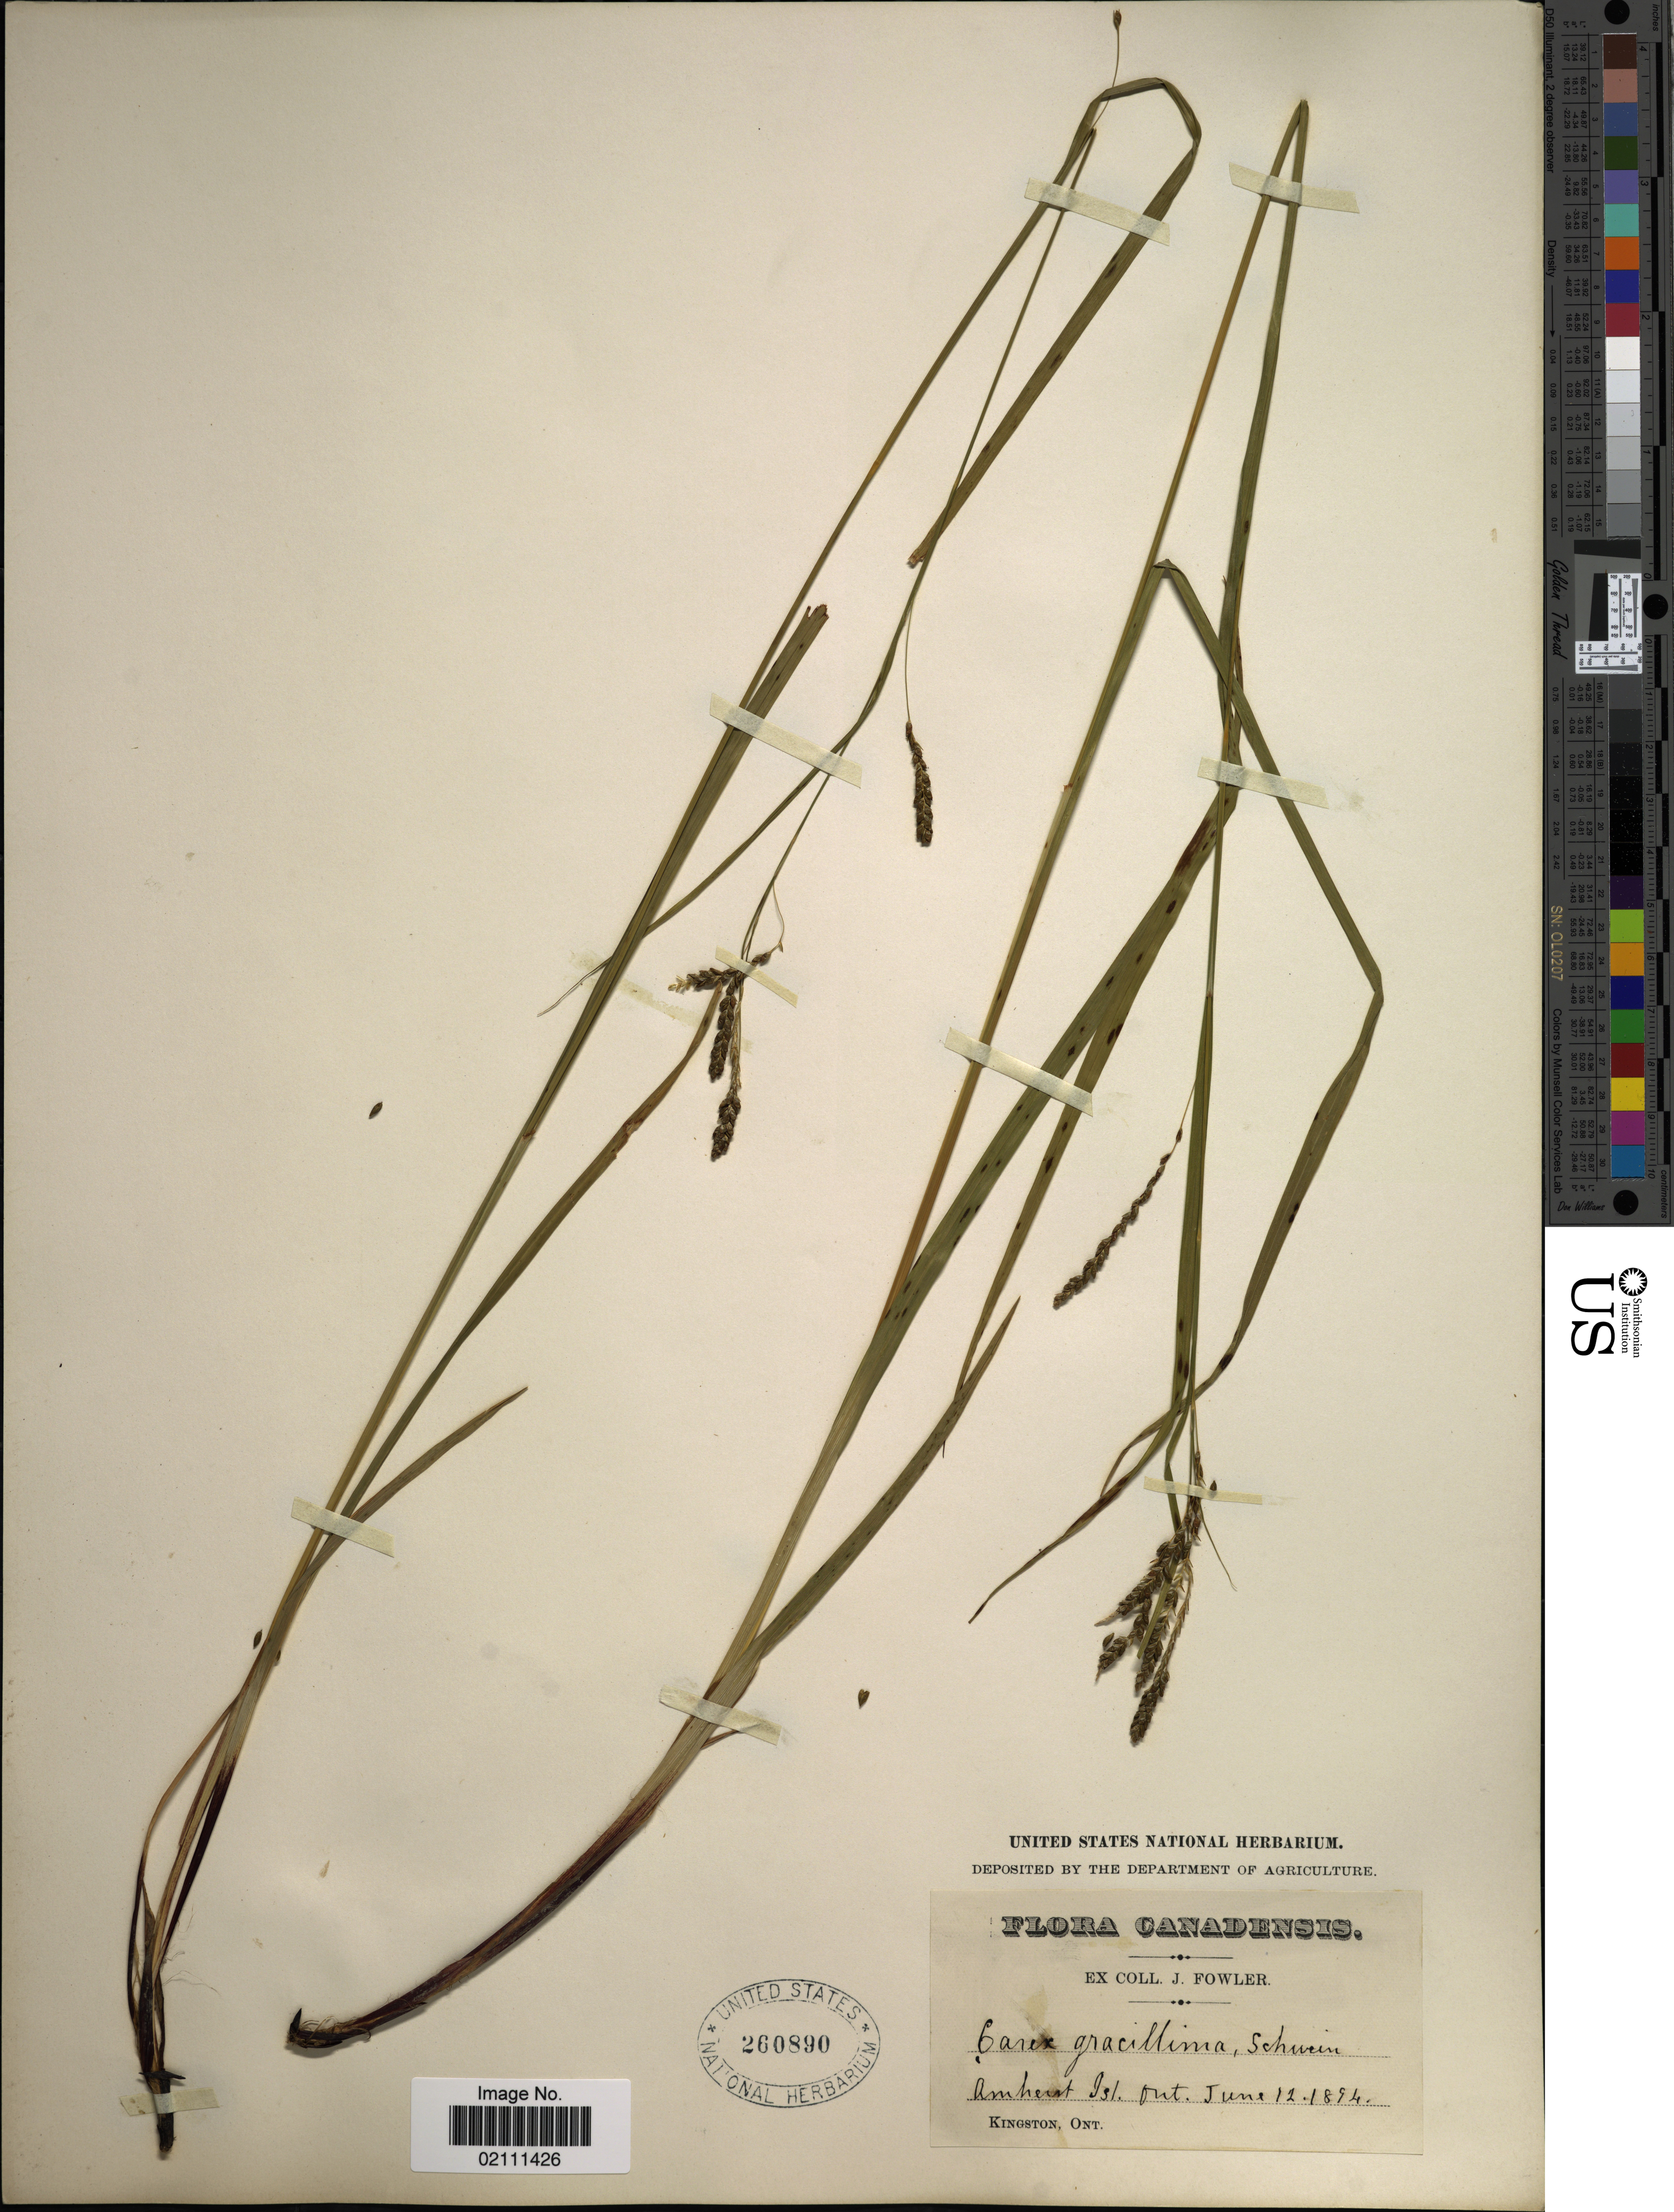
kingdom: Plantae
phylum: Tracheophyta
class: Liliopsida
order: Poales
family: Cyperaceae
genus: Carex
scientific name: Carex gracillima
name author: Schwein.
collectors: J. P. Fowler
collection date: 1894-06-12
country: Canada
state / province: Ontario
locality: Canadensis, Amherst Isl.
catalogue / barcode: US 260890